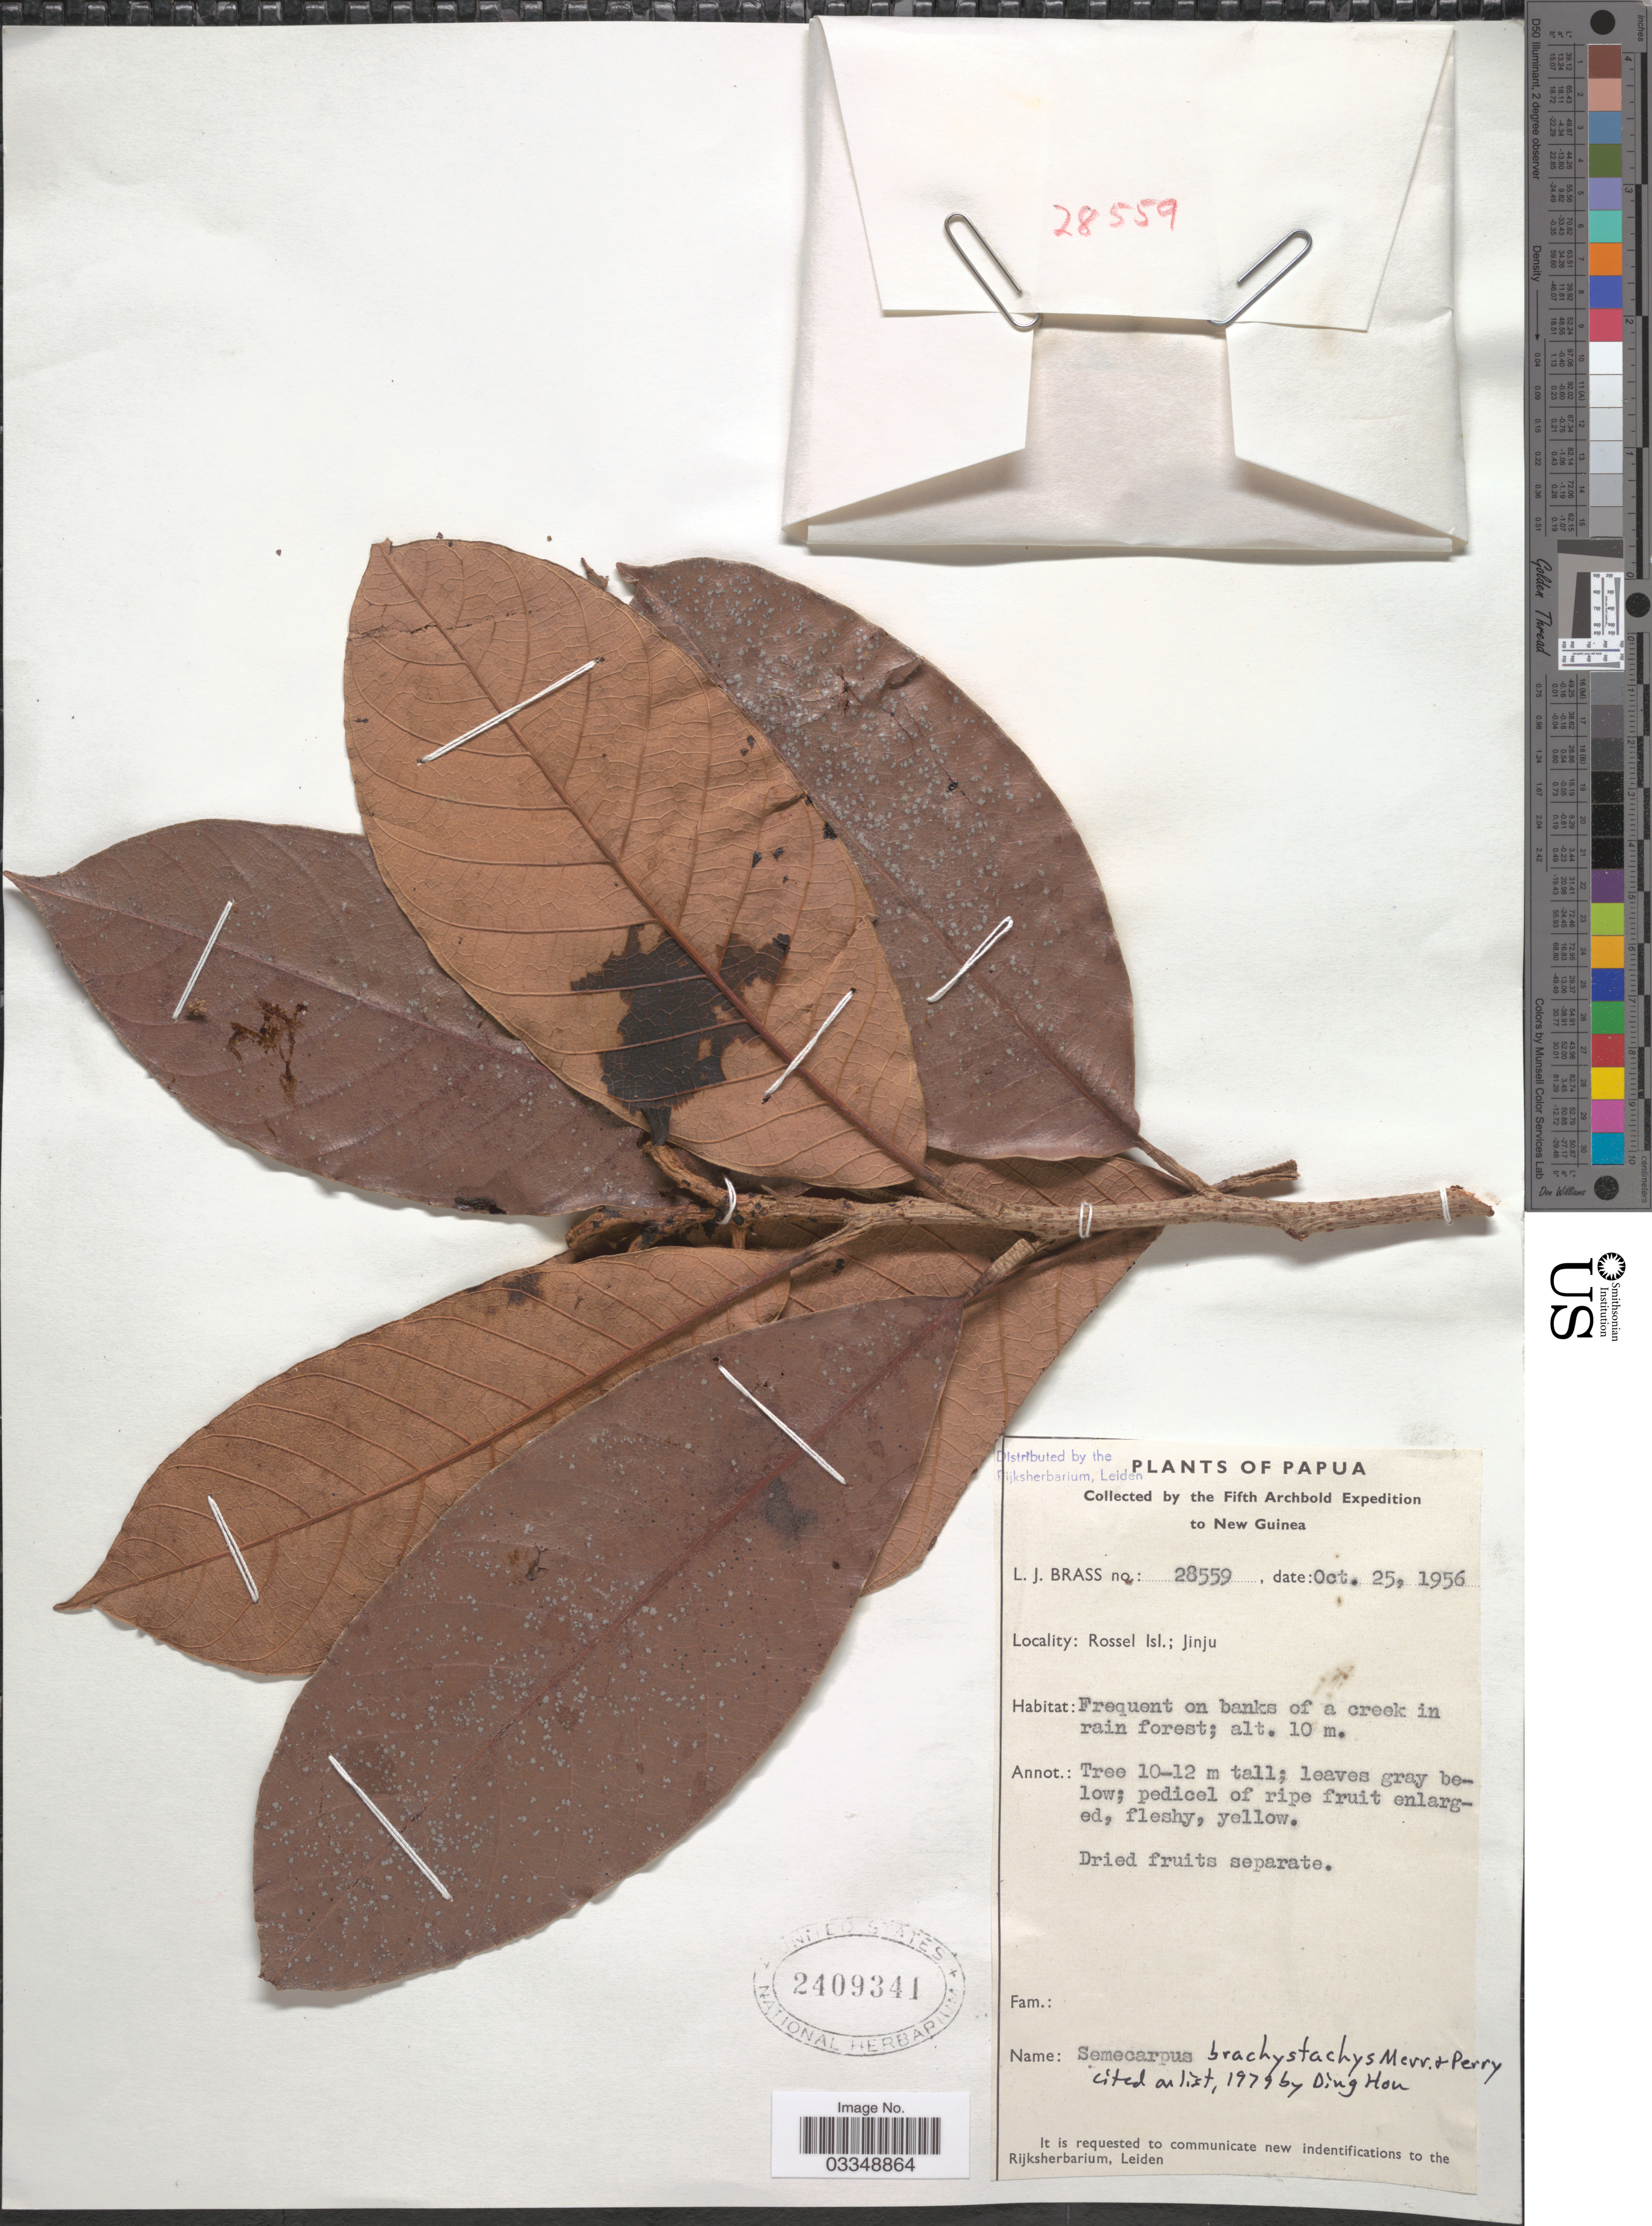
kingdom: Plantae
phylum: Tracheophyta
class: Magnoliopsida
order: Sapindales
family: Anacardiaceae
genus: Semecarpus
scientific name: Semecarpus brachystachys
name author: Merr. & L.M. Perry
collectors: L. J. Brass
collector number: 28559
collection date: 1956-10-25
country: Papua New Guinea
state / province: Milne Bay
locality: Papua. New Guinea. Rossel Isl.; Jinju. On banks of a creek in rain forest.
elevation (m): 10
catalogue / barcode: US 2409341